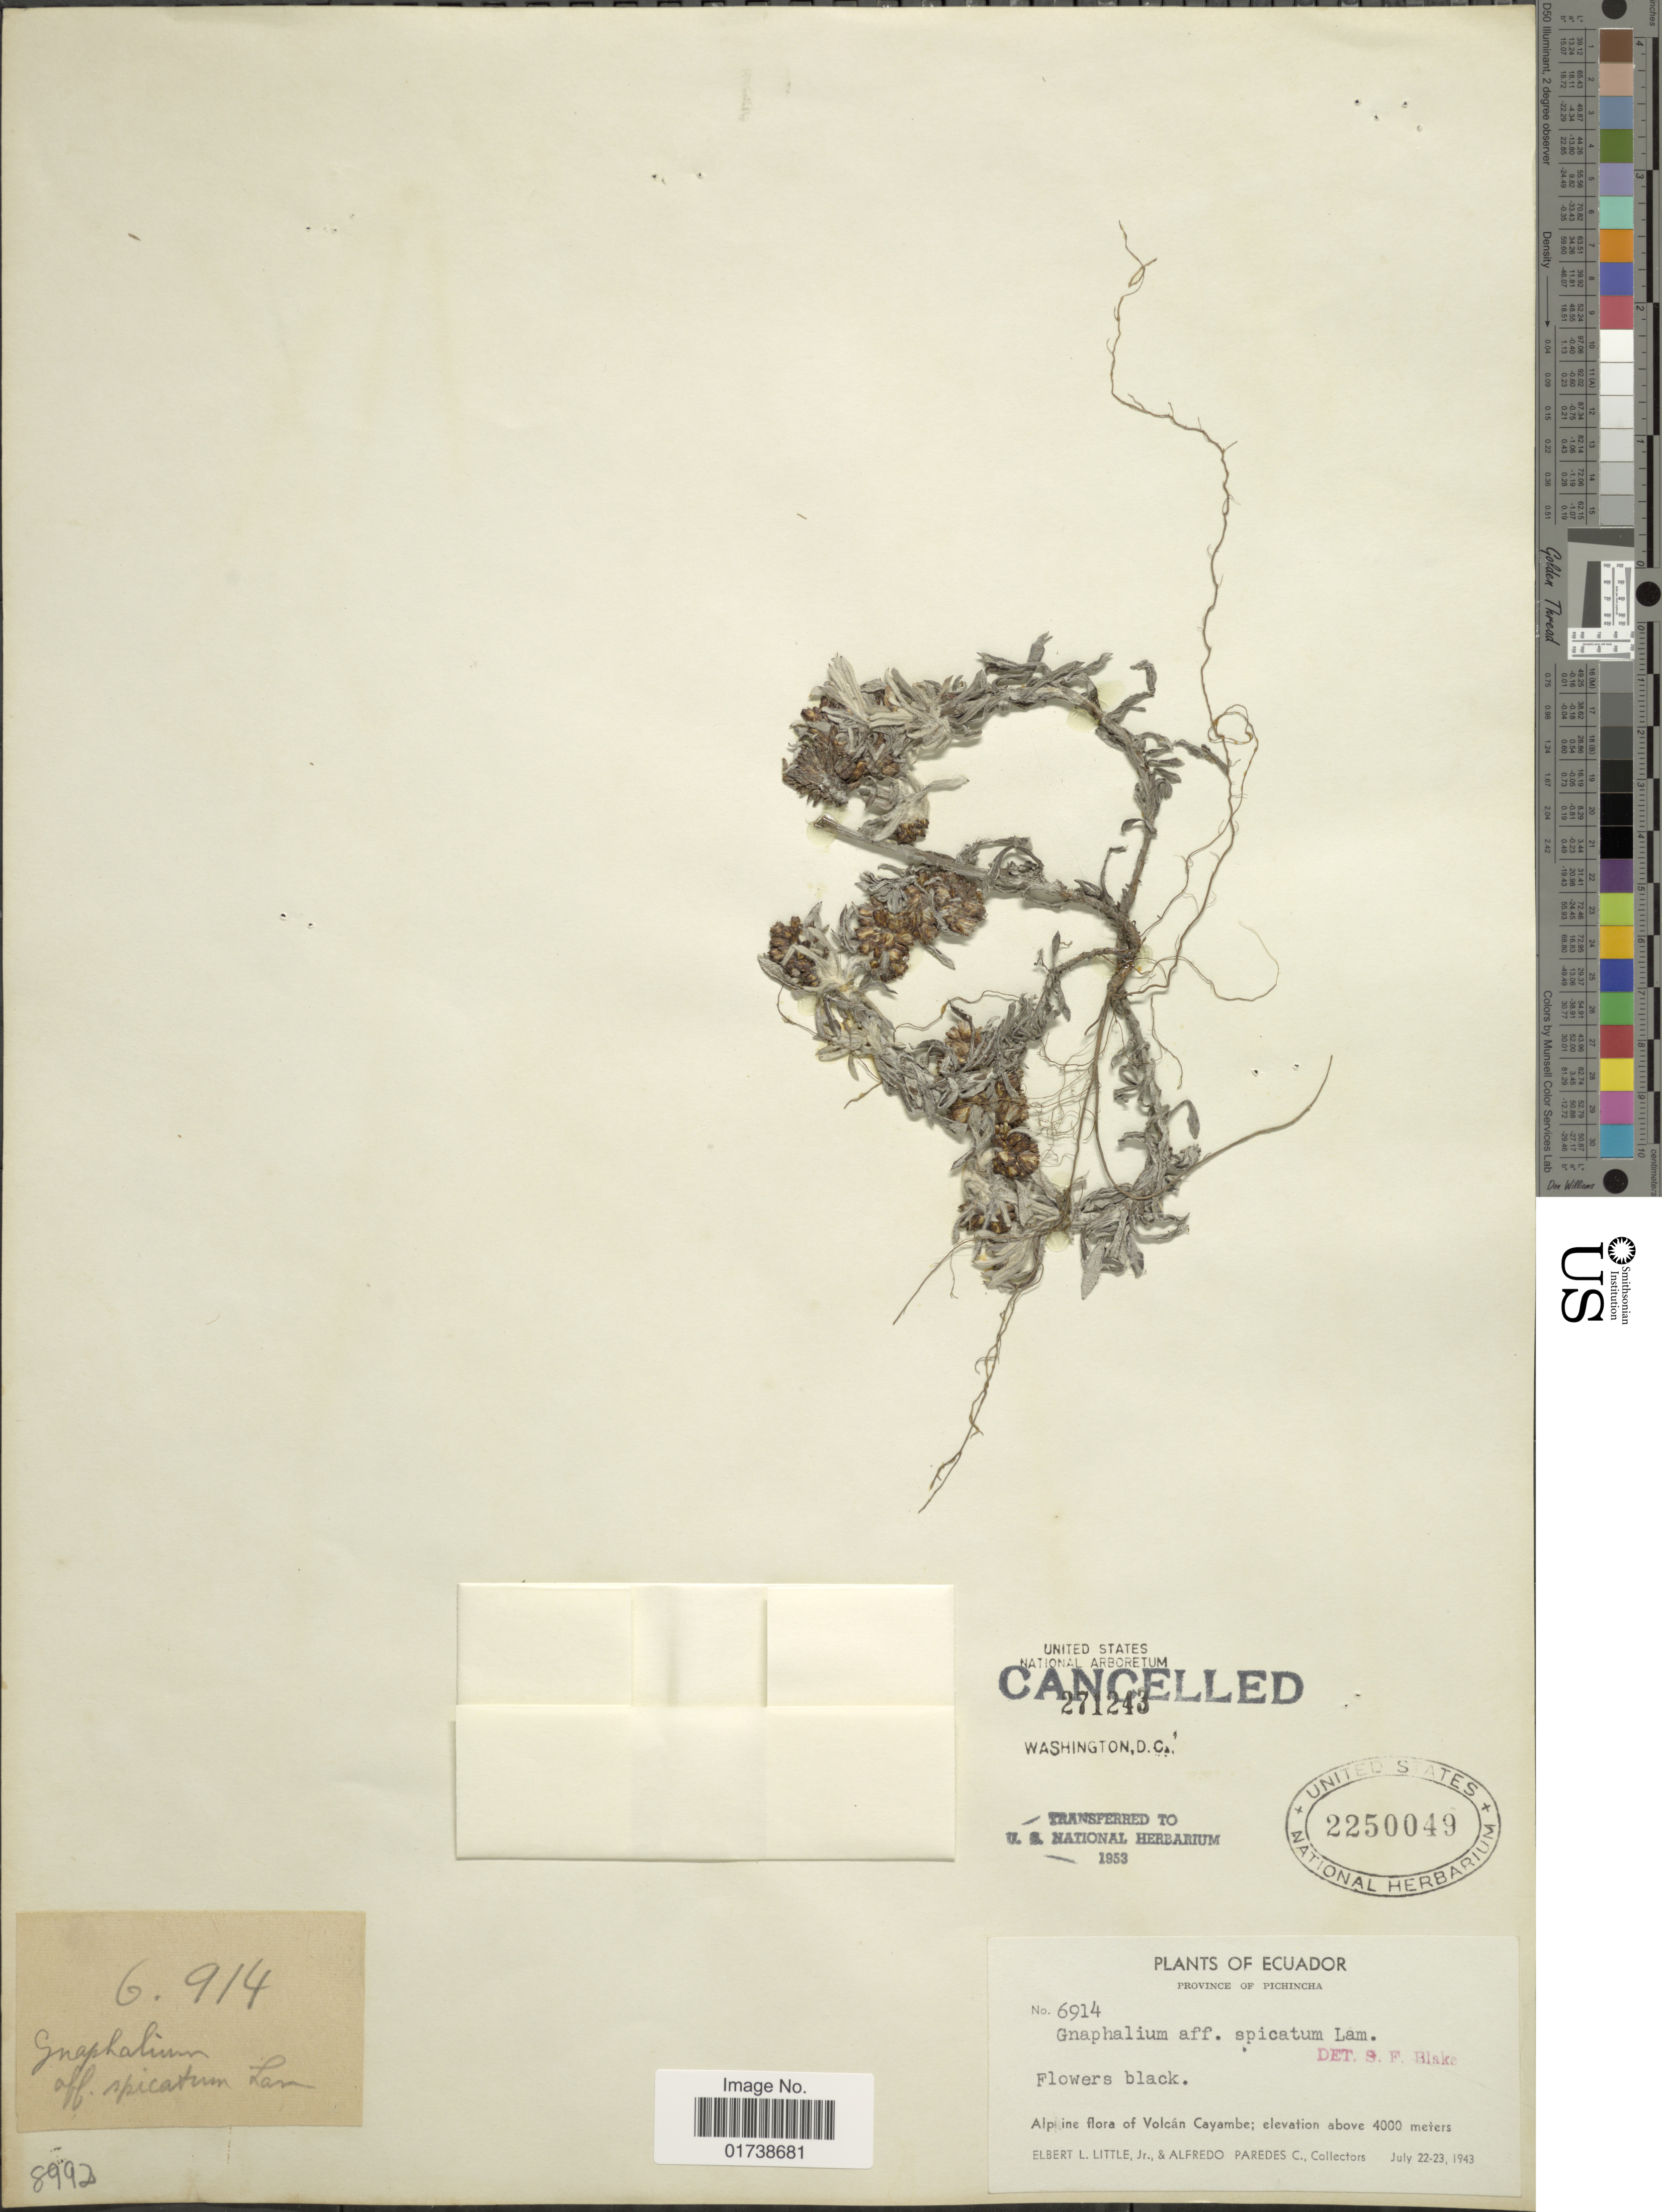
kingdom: Plantae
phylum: Tracheophyta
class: Magnoliopsida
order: Asterales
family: Asteraceae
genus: Gamochaeta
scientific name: Gamochaeta spicata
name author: (Lam.) Cabrera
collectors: E. L. Little & A. Paredes C.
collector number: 6914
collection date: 1943-07-22/1943-07-23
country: Ecuador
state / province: Pichincha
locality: Alpine flora of Volcan Cayambe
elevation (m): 4000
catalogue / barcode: US 2250049